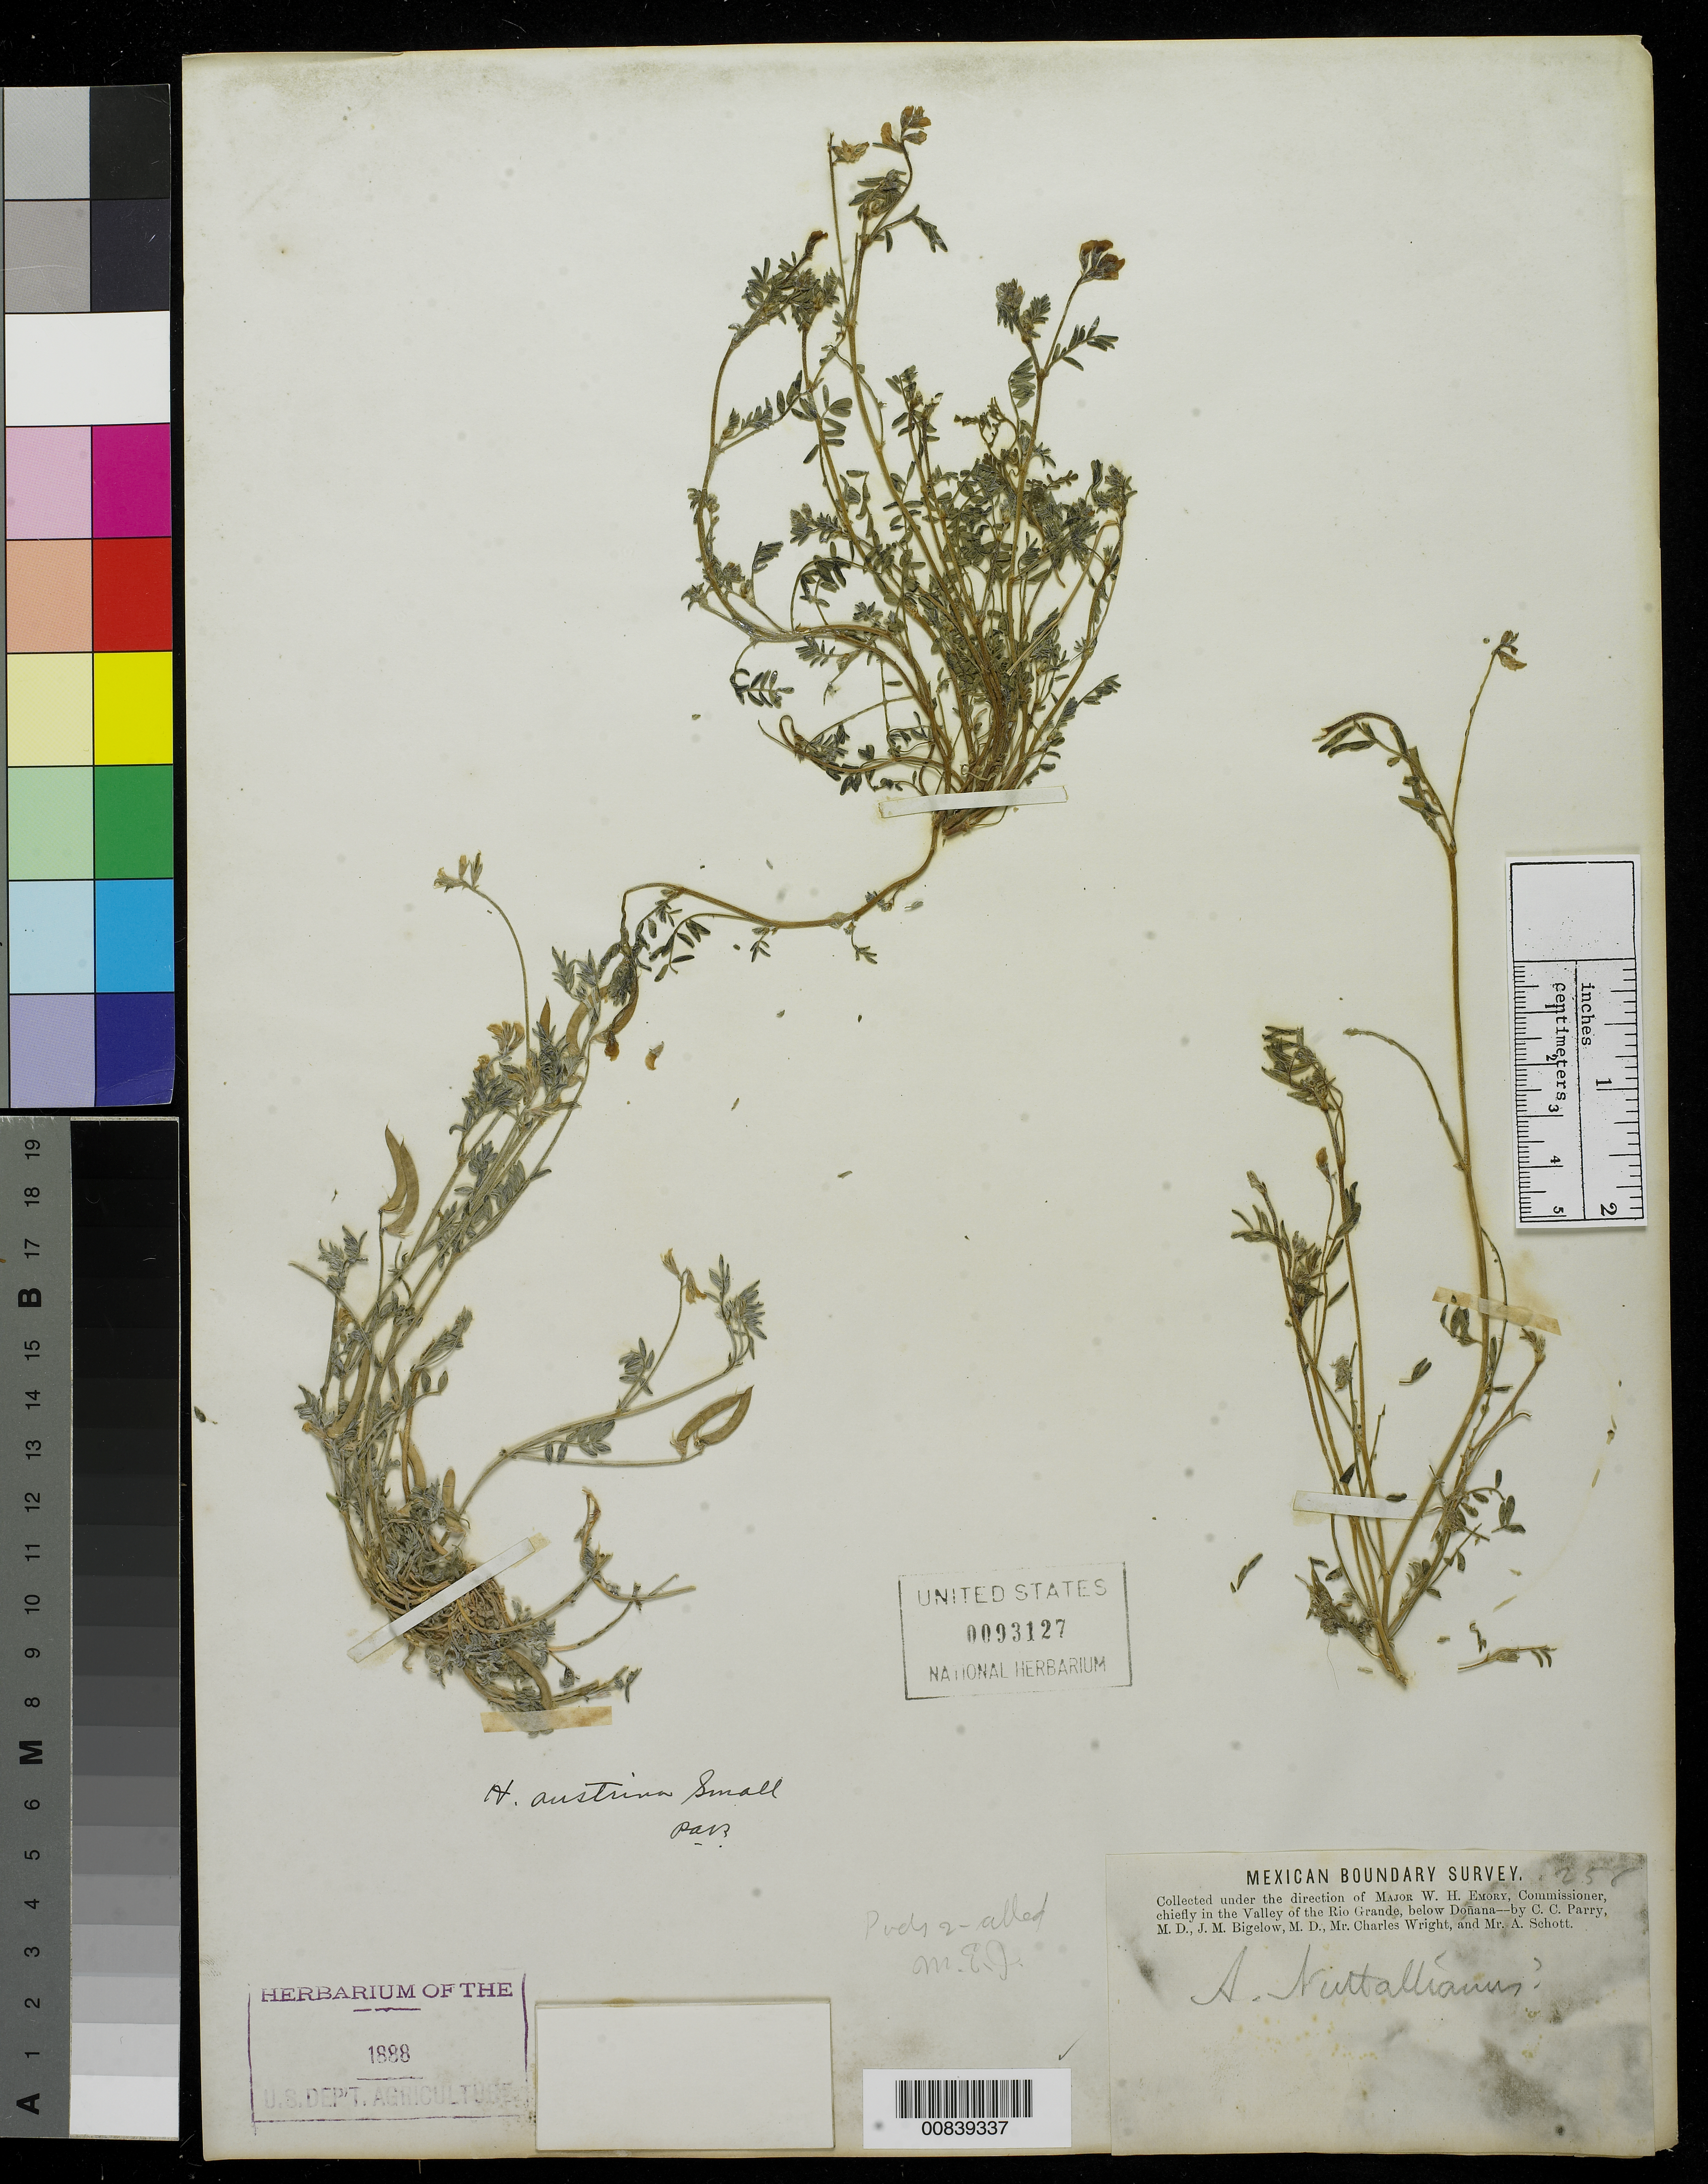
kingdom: Plantae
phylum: Tracheophyta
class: Magnoliopsida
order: Fabales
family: Fabaceae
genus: Astragalus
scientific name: Astragalus nuttallianus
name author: DC.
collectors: C. C. Parry, J. M. Bigelow, C. Wright & A. C. V. Schott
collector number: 258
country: United States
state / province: New Mexico / Texas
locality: Valley of the Rio Grande, below Doñana.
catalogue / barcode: US 93127